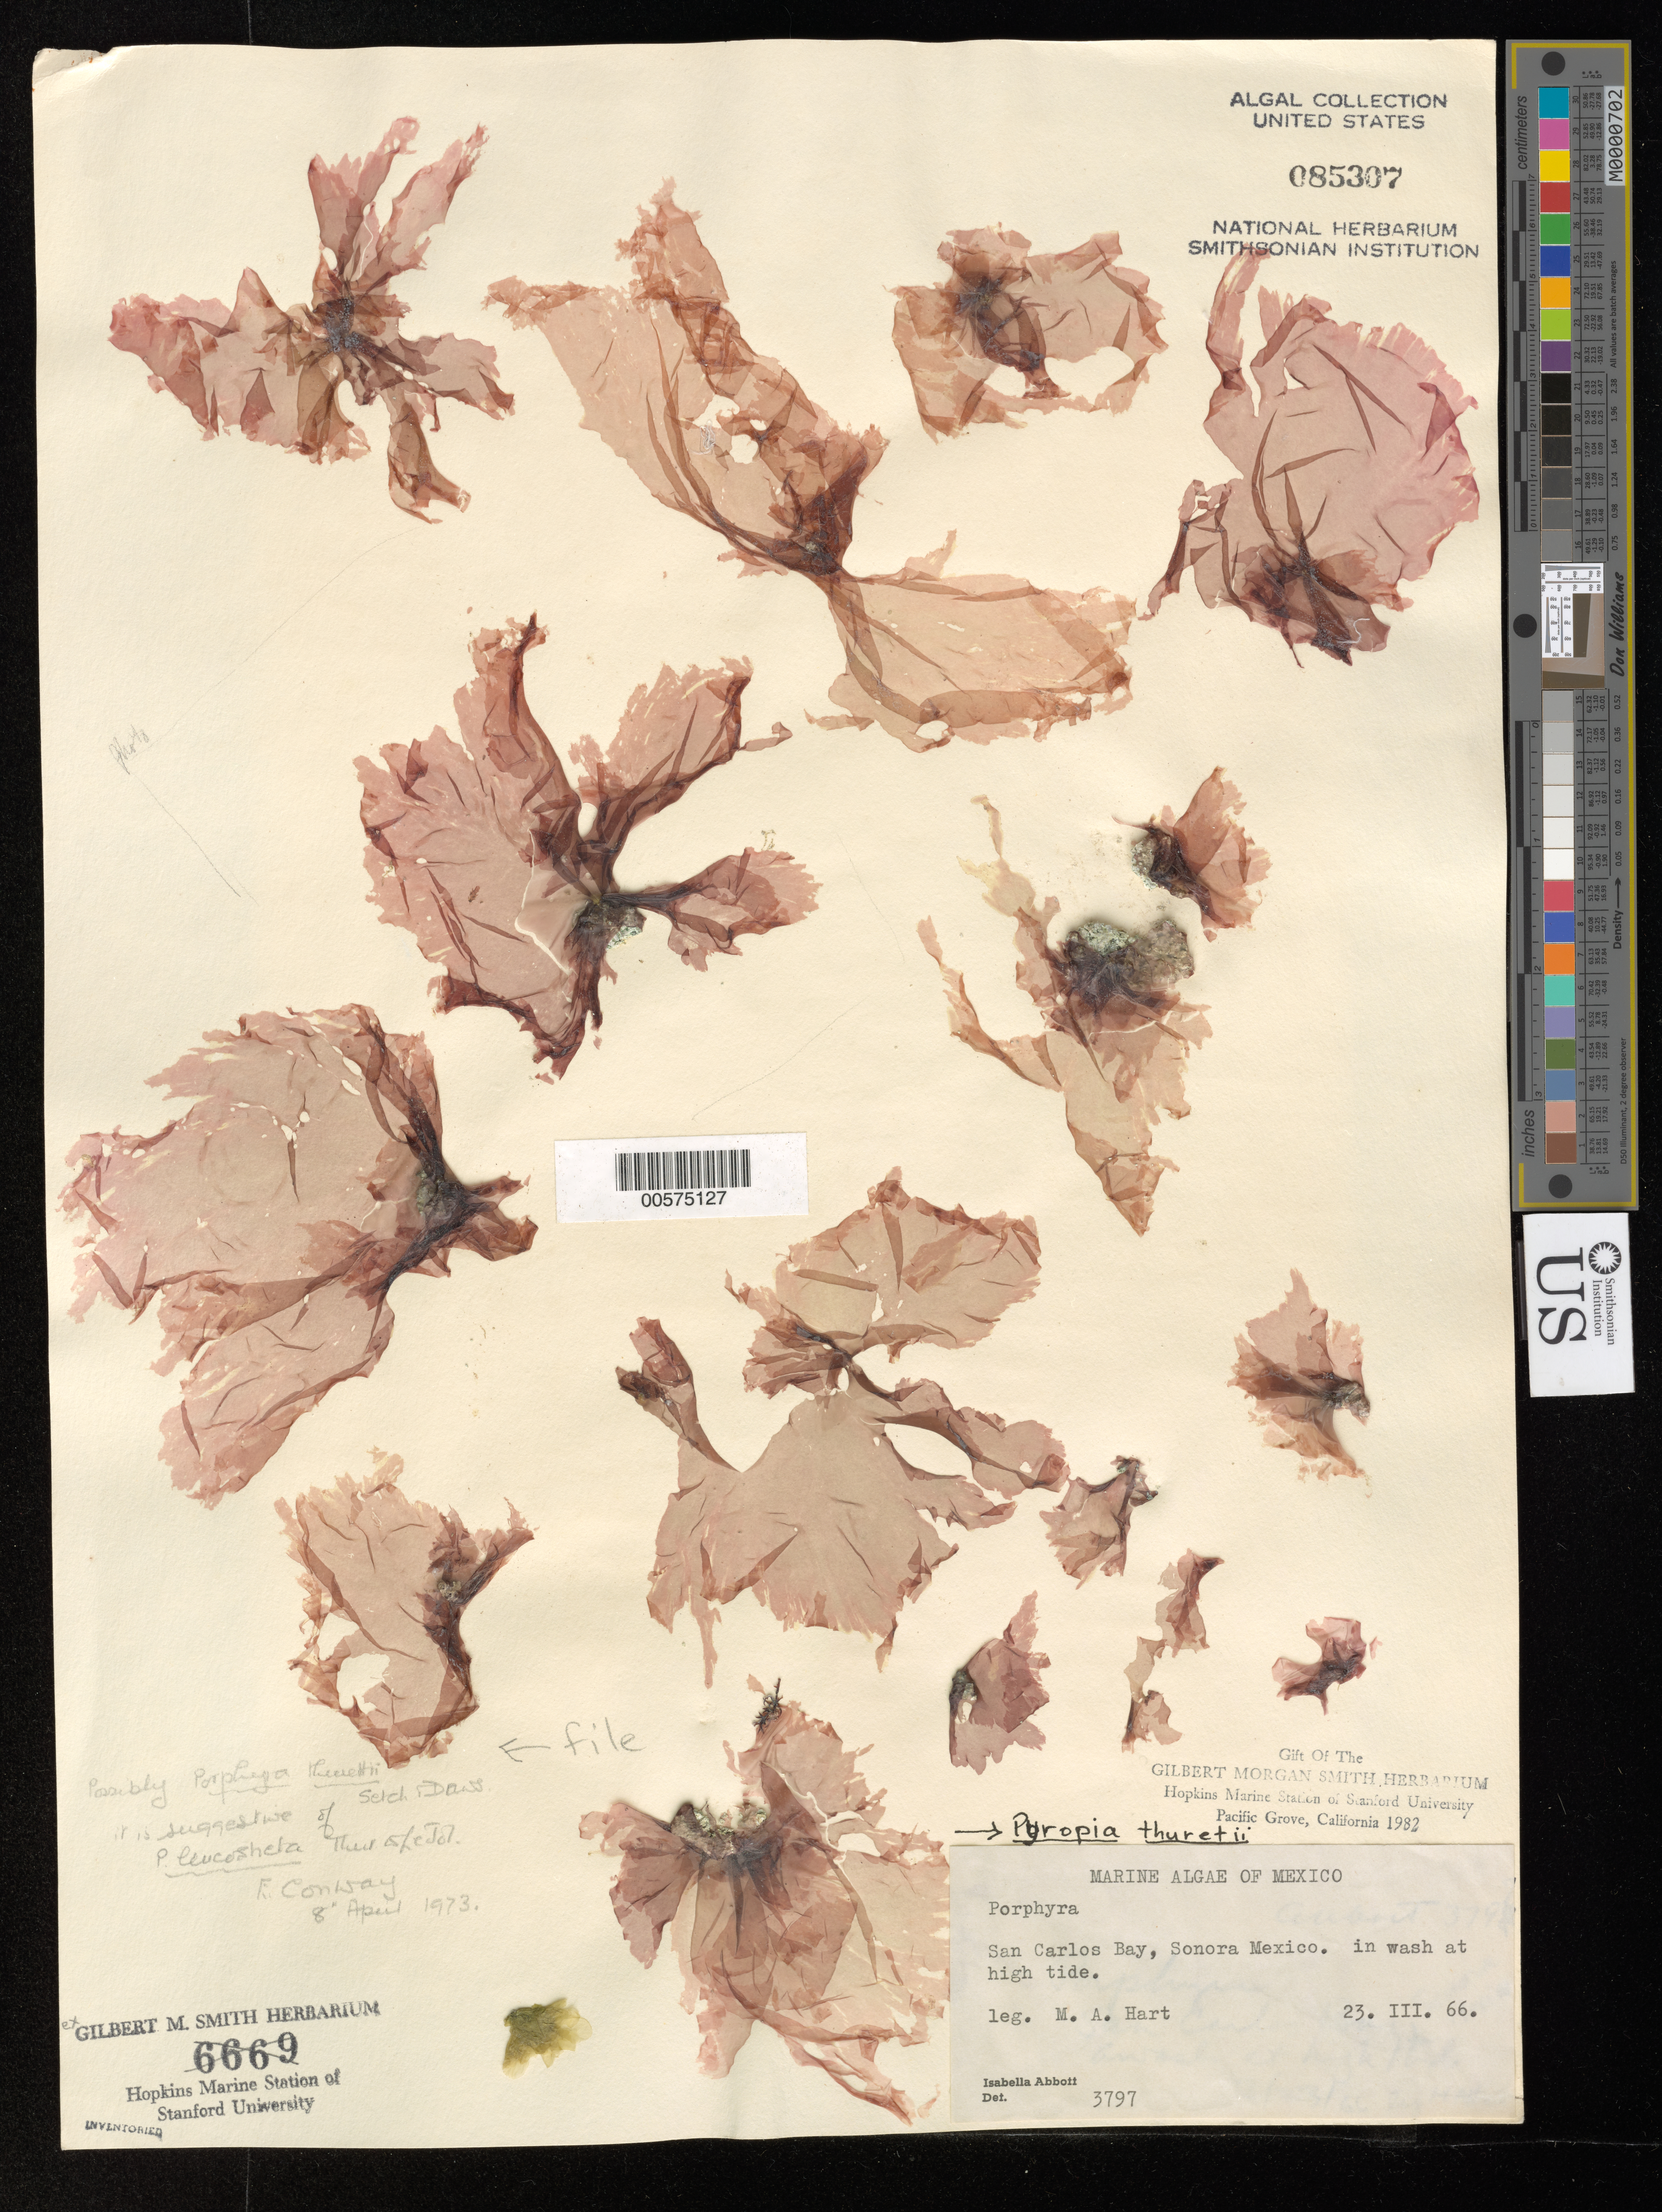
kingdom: Plantae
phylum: Rhodophyta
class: Bangiophyceae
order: Bangiales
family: Bangiaceae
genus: Porphyra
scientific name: Porphyra thuretii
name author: Setch. & E.Y. Dawson in E.Y. Dawson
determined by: Abbott, Isabella A.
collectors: M. A. Hart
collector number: IAA 3797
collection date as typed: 23 Mar 1966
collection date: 1966-03-23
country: Mexico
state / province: Sonora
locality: Bahia San Carlos (San Carlos Bay)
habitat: in wash at high tide.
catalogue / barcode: US 85307